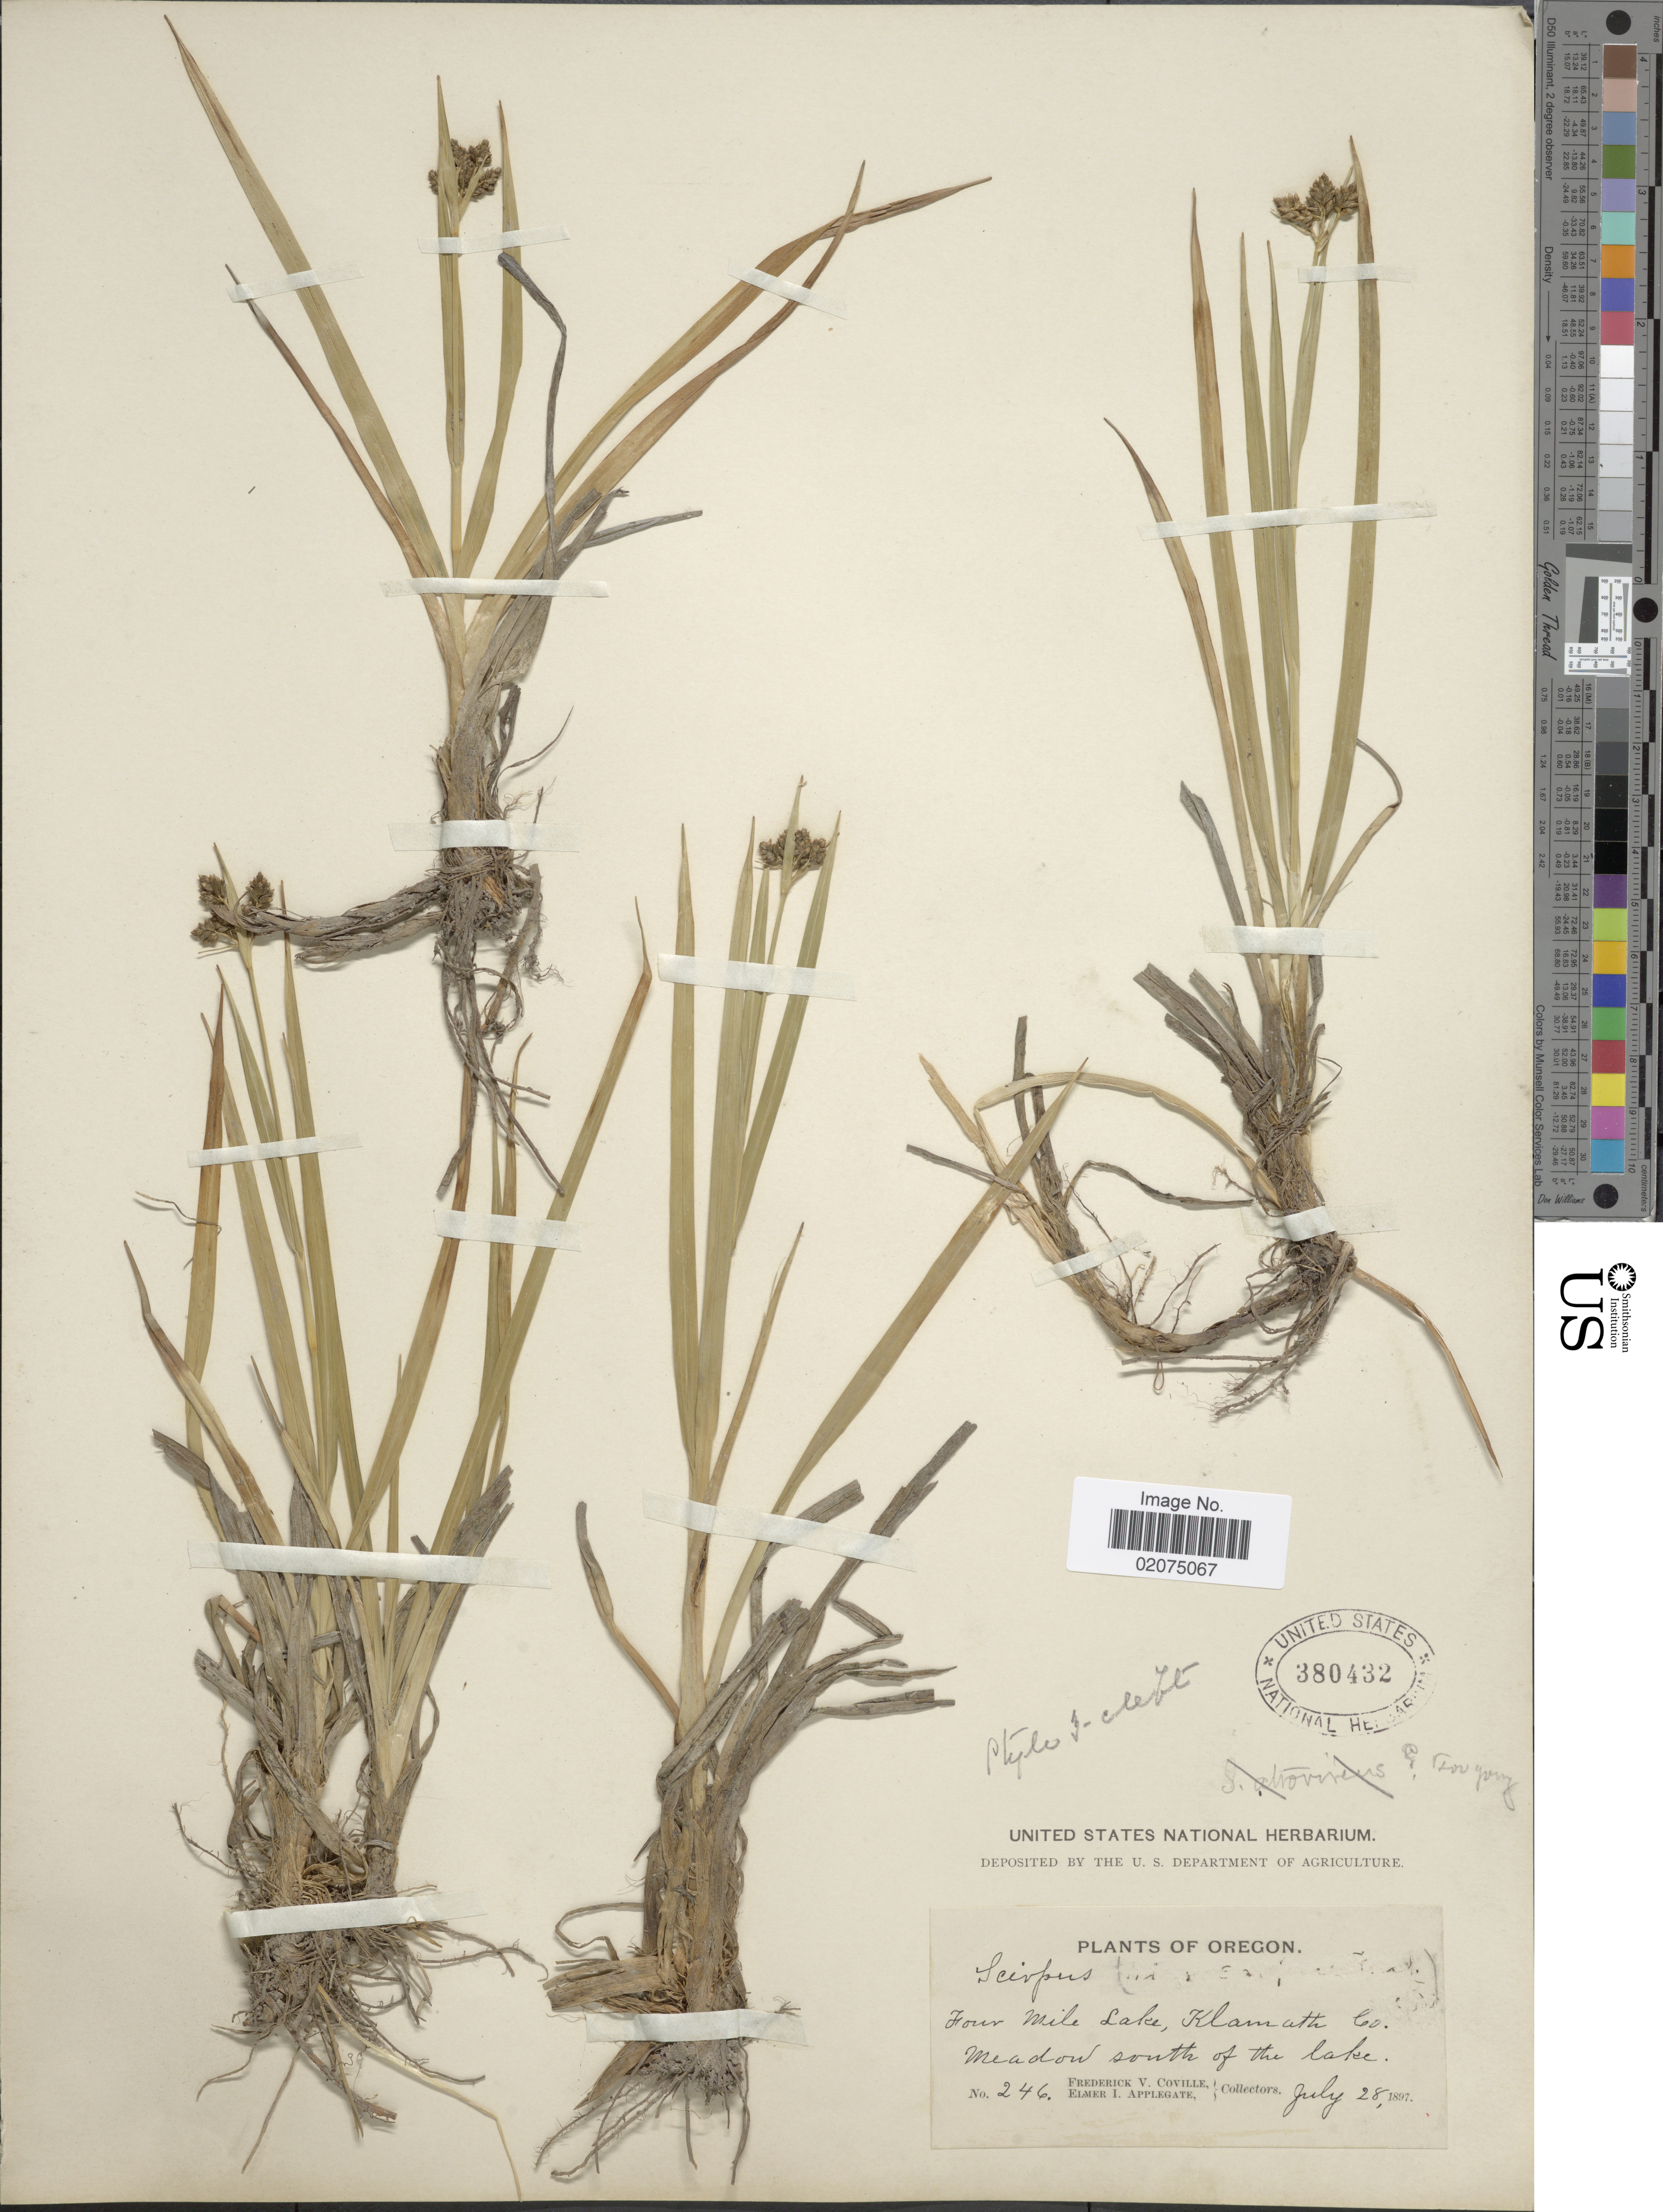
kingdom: Plantae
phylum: Tracheophyta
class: Liliopsida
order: Poales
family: Cyperaceae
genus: Scirpus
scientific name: Scirpus congdonii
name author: Britton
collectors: F. V. Coville & E. I. Applegate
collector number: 246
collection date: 1897-07-28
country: United States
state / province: Oregon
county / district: Klamath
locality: Four Mile Lake, Klamath Co.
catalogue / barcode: US 380432